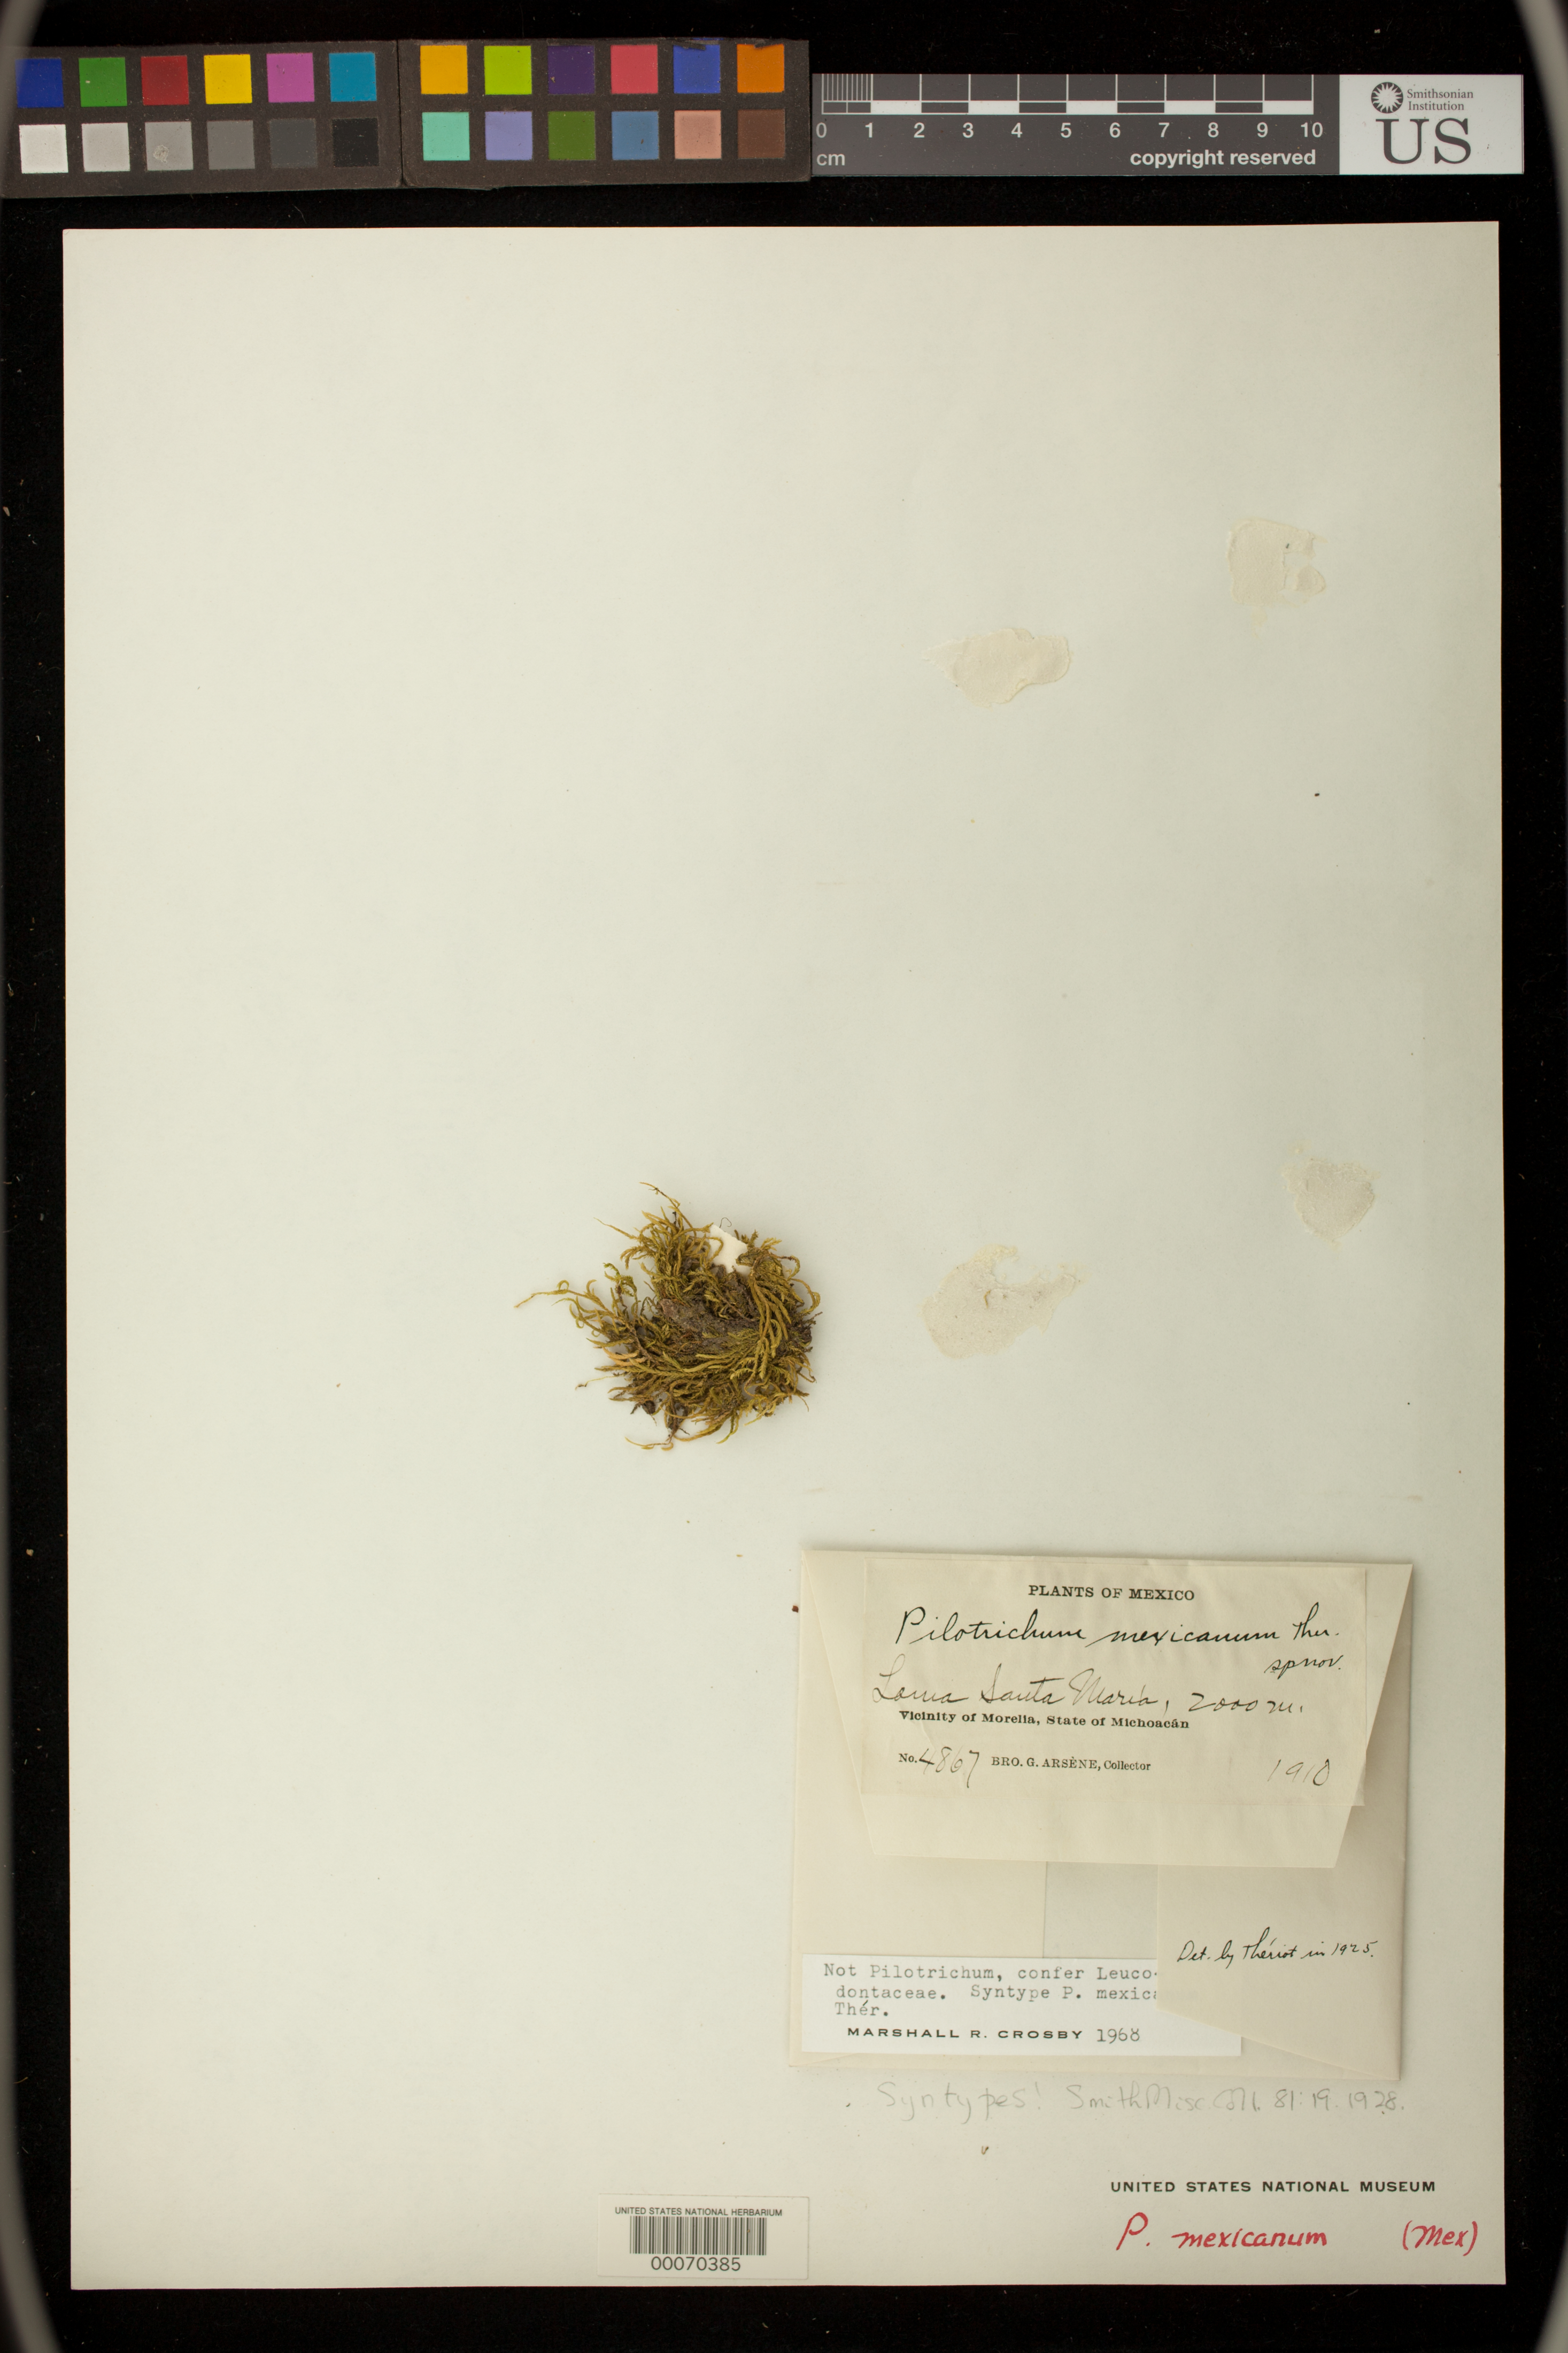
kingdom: Plantae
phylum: Bryophyta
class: Bryopsida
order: Hookeriales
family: Pilotrichaceae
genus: Pilotrichum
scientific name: Pilotrichum mexicanum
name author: Thér.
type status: Syntype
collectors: Bro. G. Arsène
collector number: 4867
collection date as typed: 1910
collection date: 1910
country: Mexico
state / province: Michoacán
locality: Vicinity of Morelia.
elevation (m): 2000